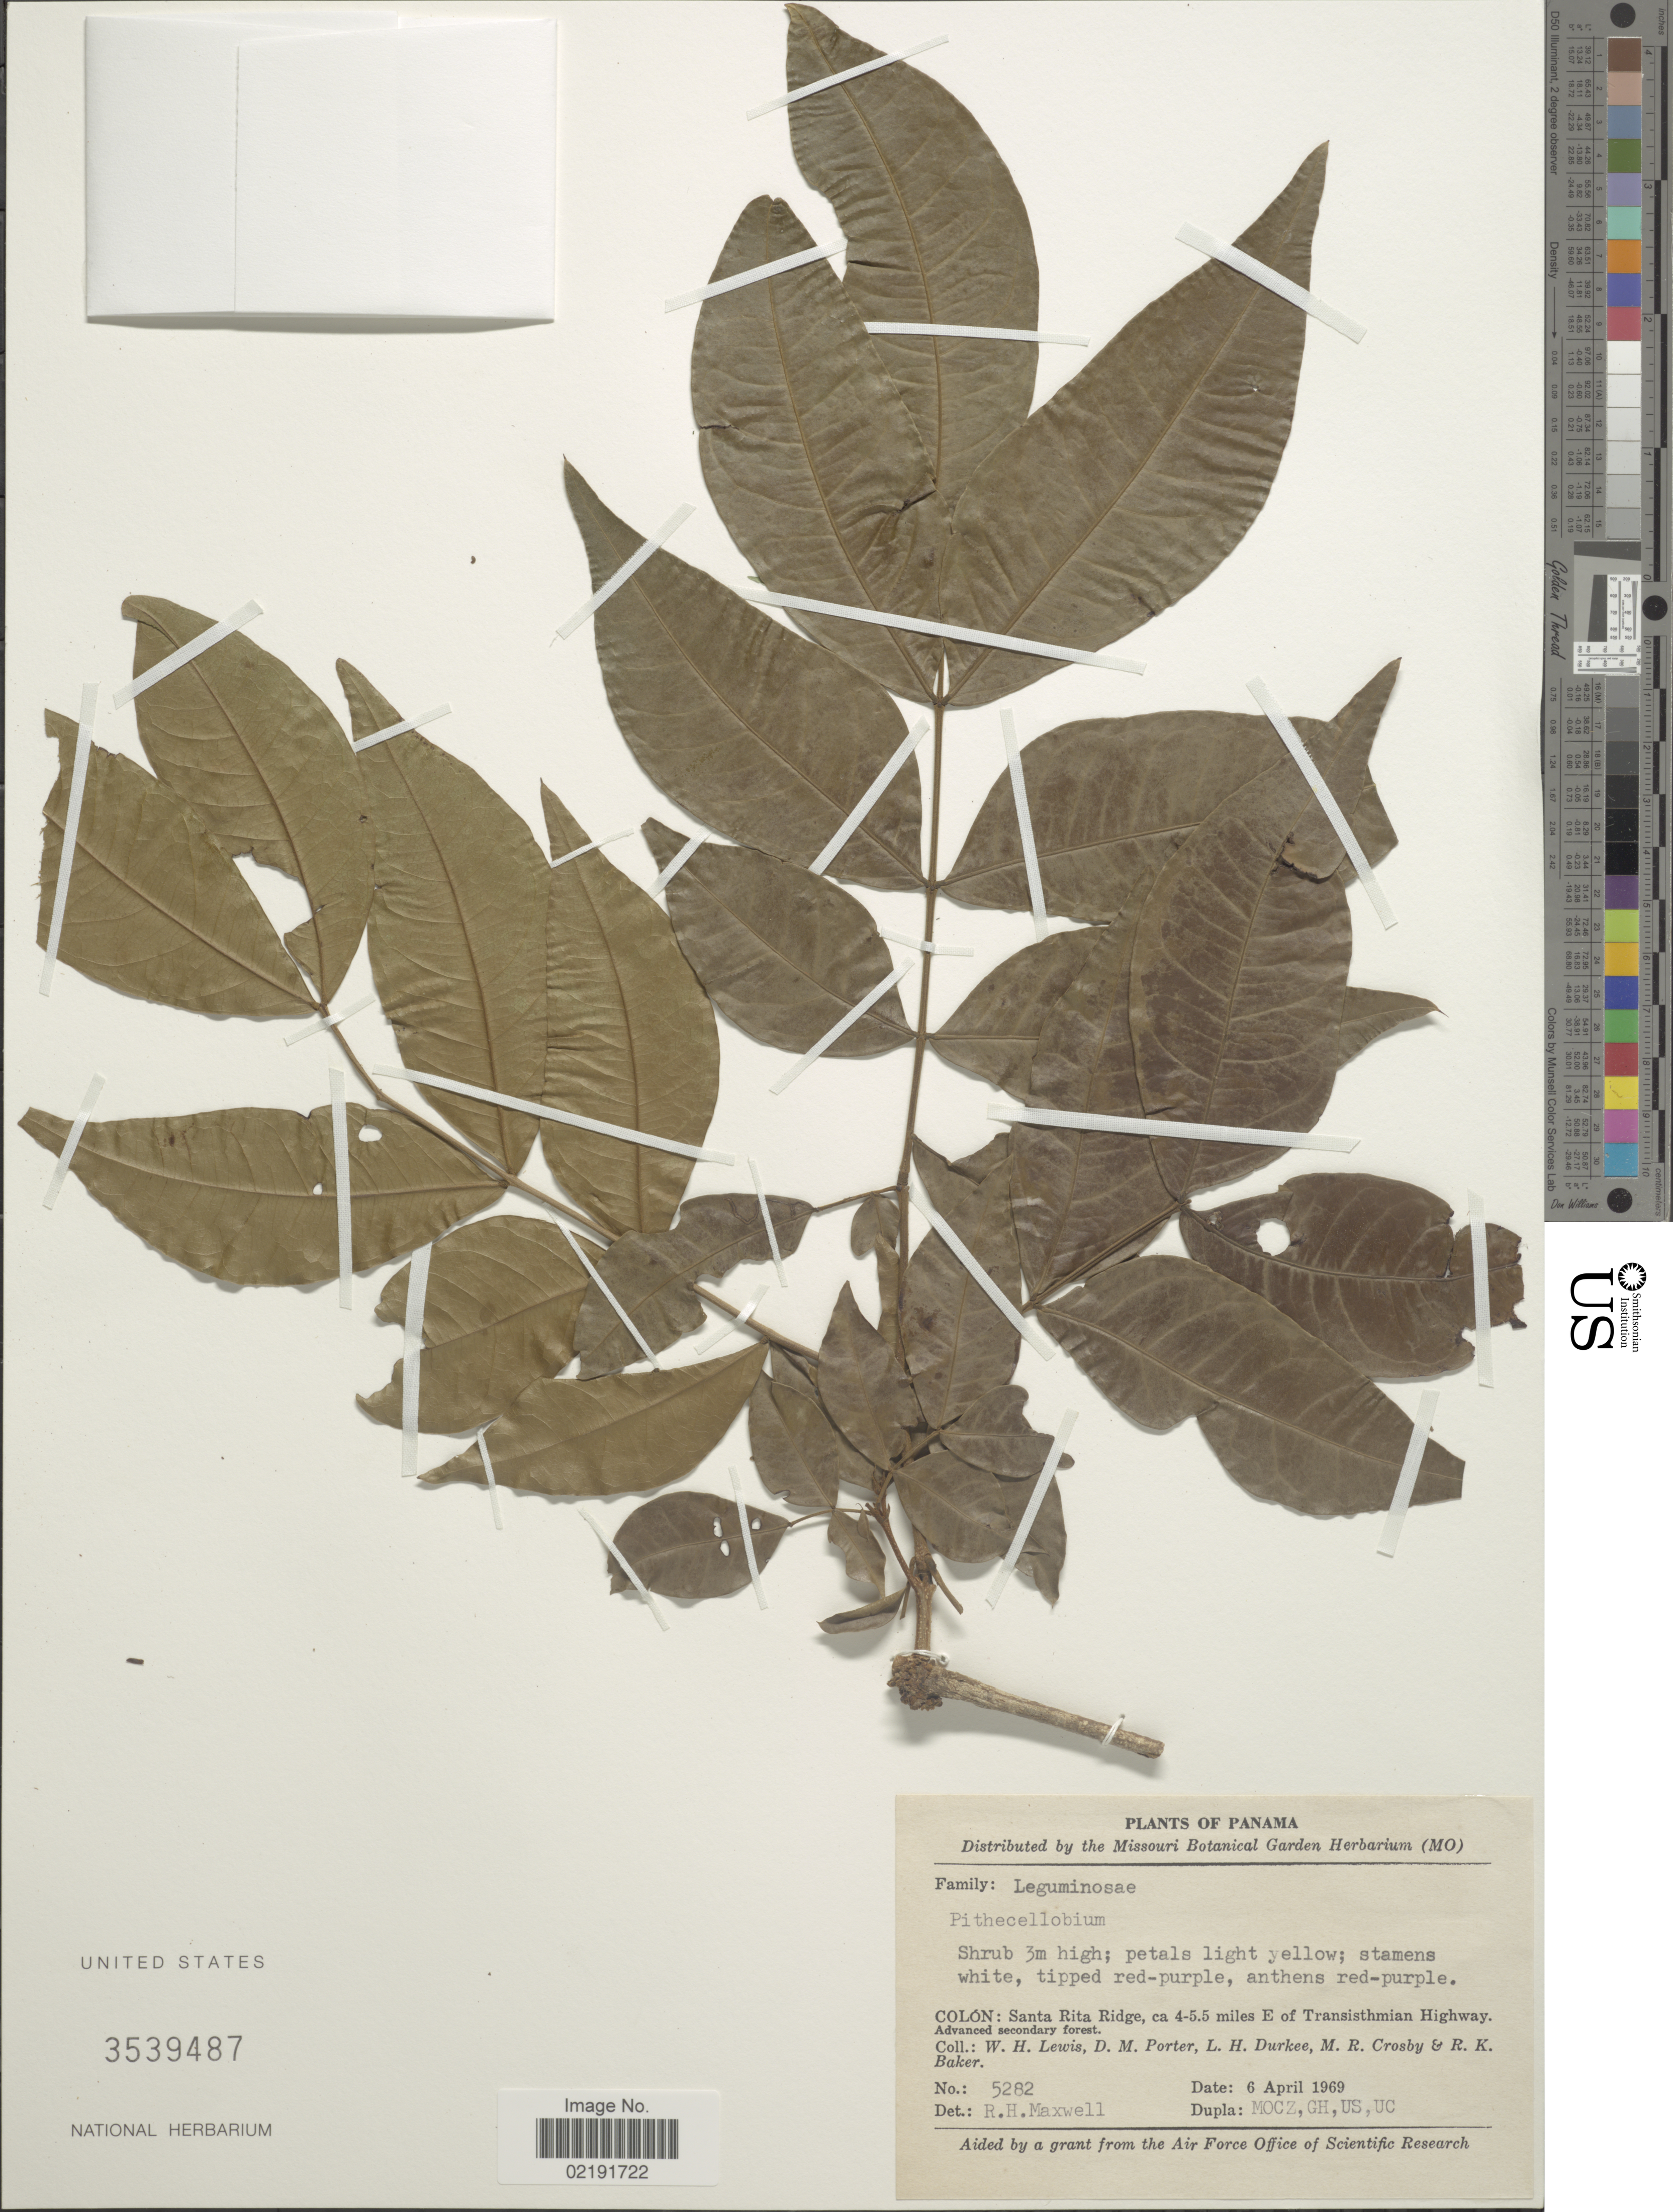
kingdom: Plantae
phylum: Tracheophyta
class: Magnoliopsida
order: Fabales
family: Fabaceae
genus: Pithecellobium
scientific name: Pithecellobium sp.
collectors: W. H. Lewis, D. Porter, L. H. Durkee, M. R. Crosby & R. K. Baker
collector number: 5282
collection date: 1969-04-06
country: Panama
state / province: Colón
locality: Colón: Santa Rita Ridge, ca 4-5.5 miles E of Transisthmian Highway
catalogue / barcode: US 3539487